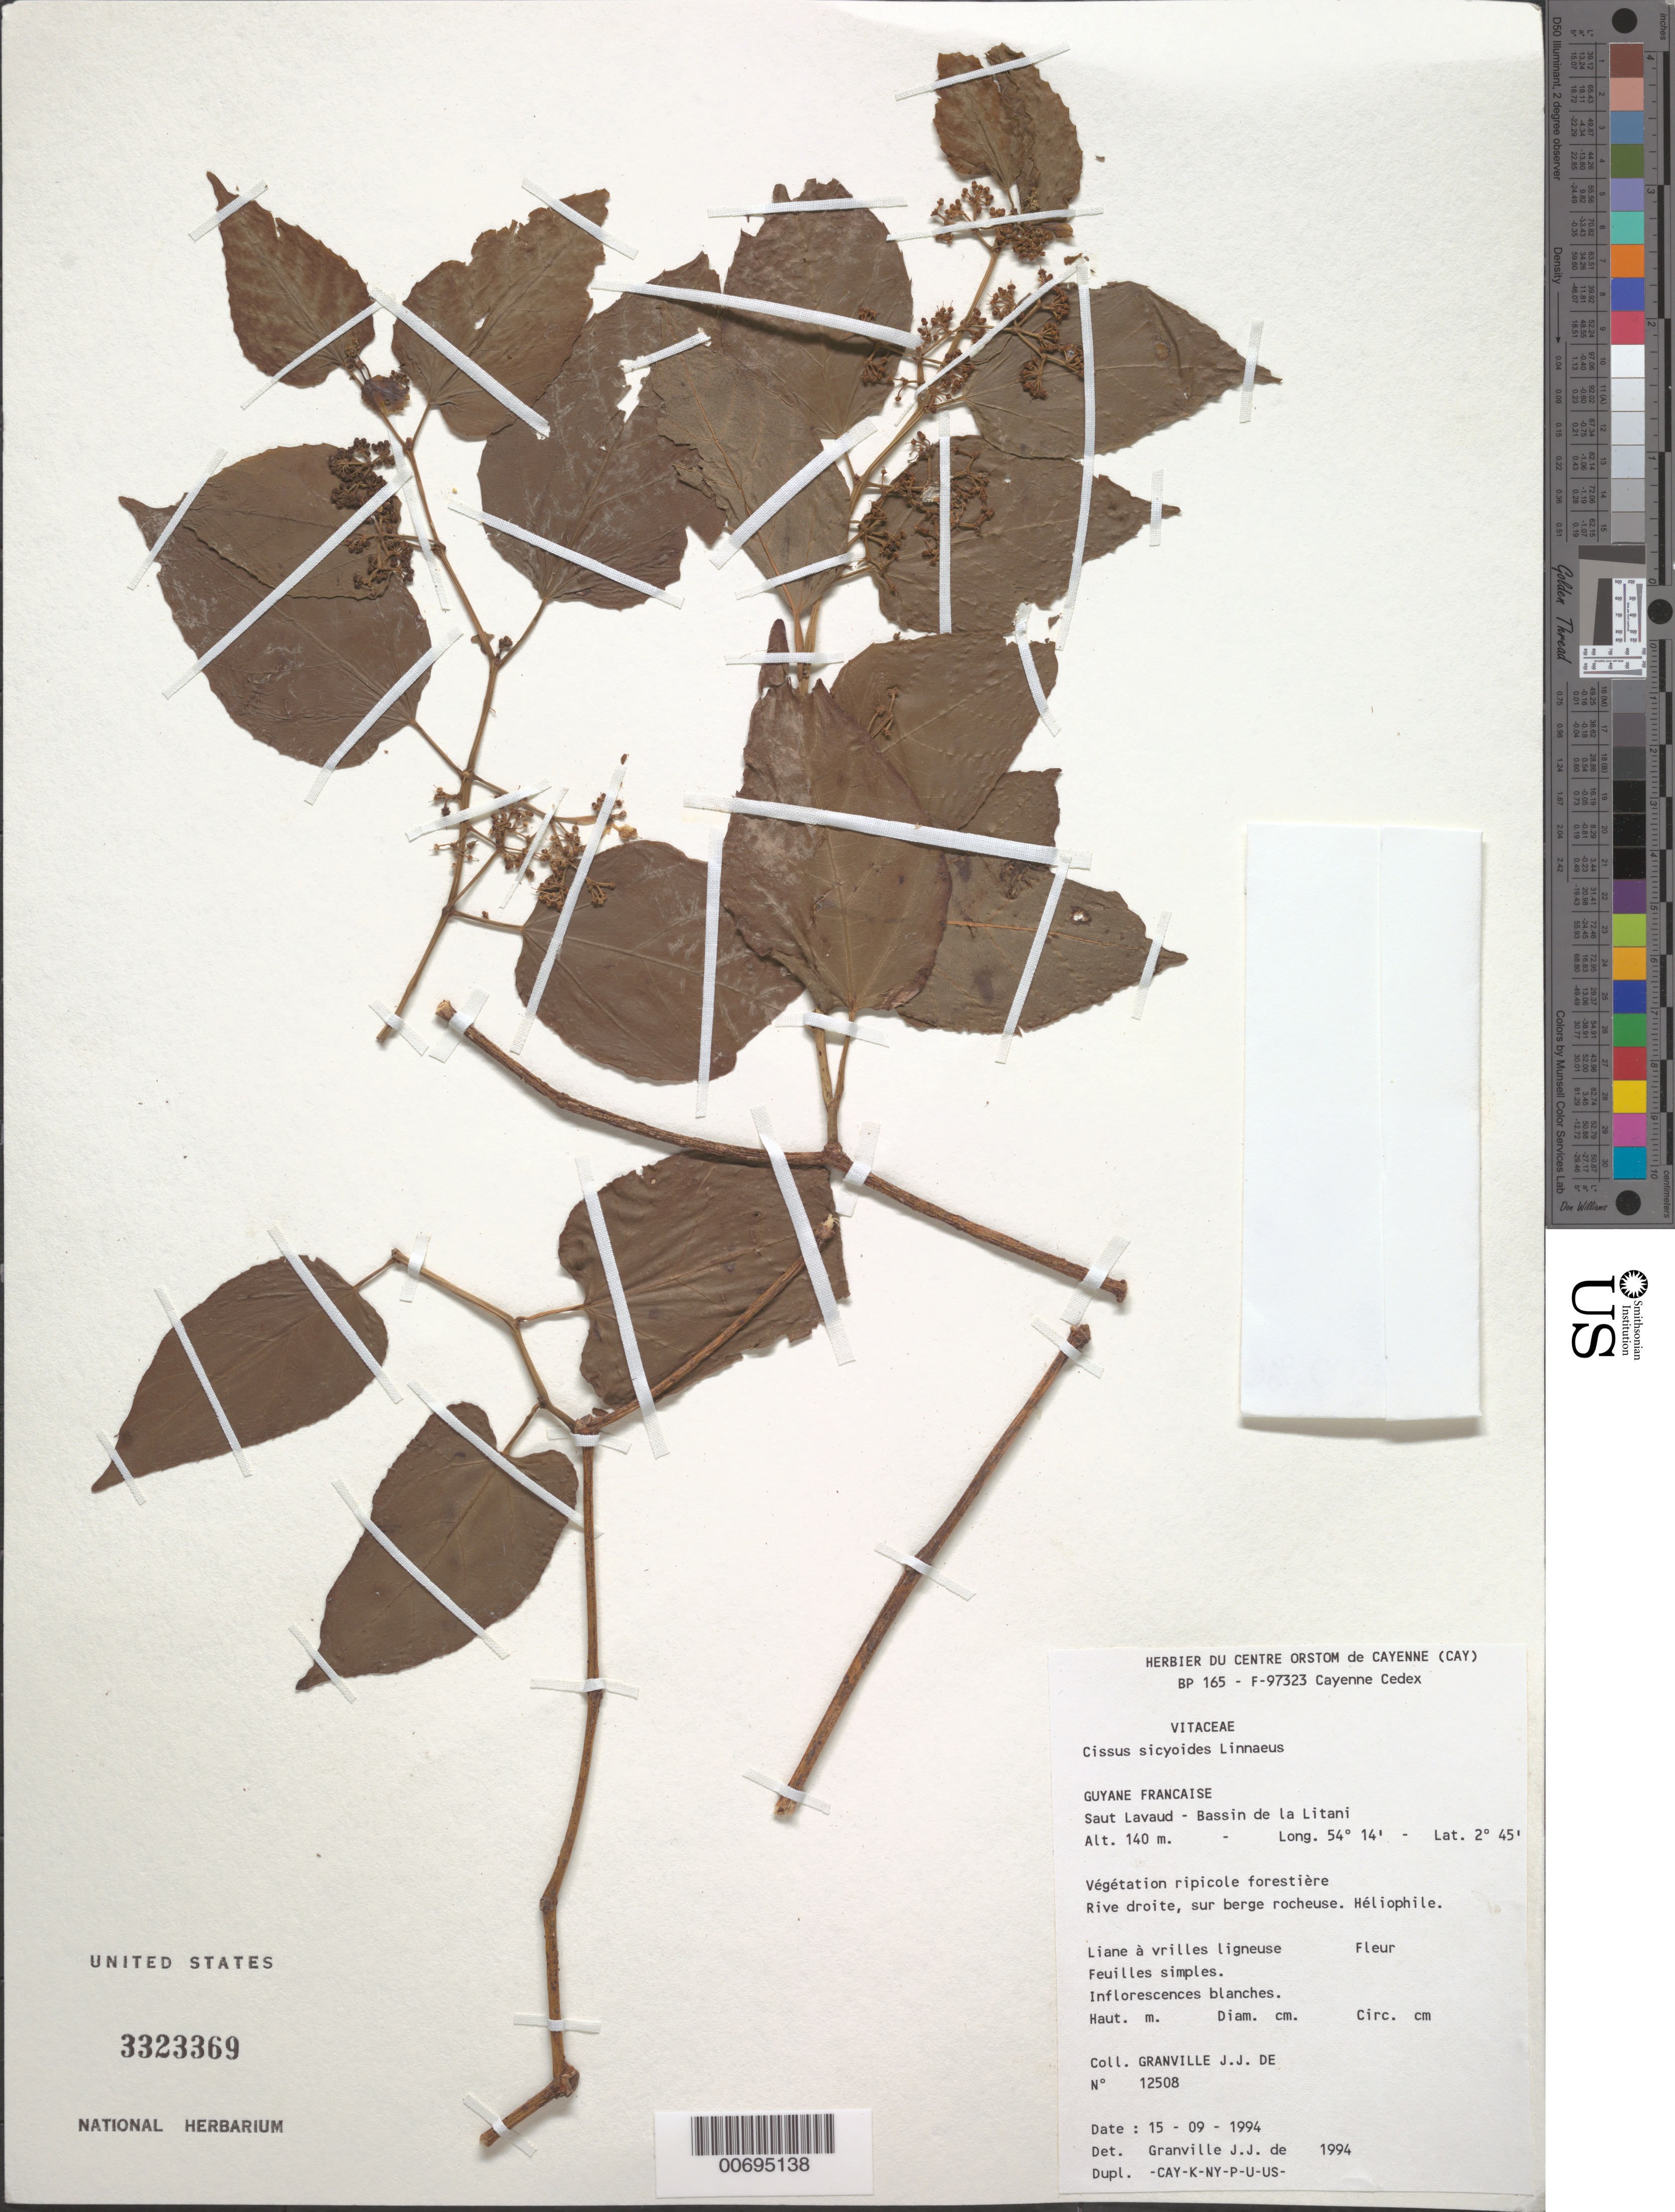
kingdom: Plantae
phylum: Tracheophyta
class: Magnoliopsida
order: Vitales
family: Vitaceae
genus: Cissus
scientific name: Cissus verticillata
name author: (L.) Nicolson & C.E. Jarvis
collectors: J.-J. de Granville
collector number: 12508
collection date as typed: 15-Sep-94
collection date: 1994-09-15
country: French Guiana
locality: Saut Lavaud, Bassin de la Litani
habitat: Ripicole forestiere, rive droite, sur berge rocheuse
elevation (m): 140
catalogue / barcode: US 3323369